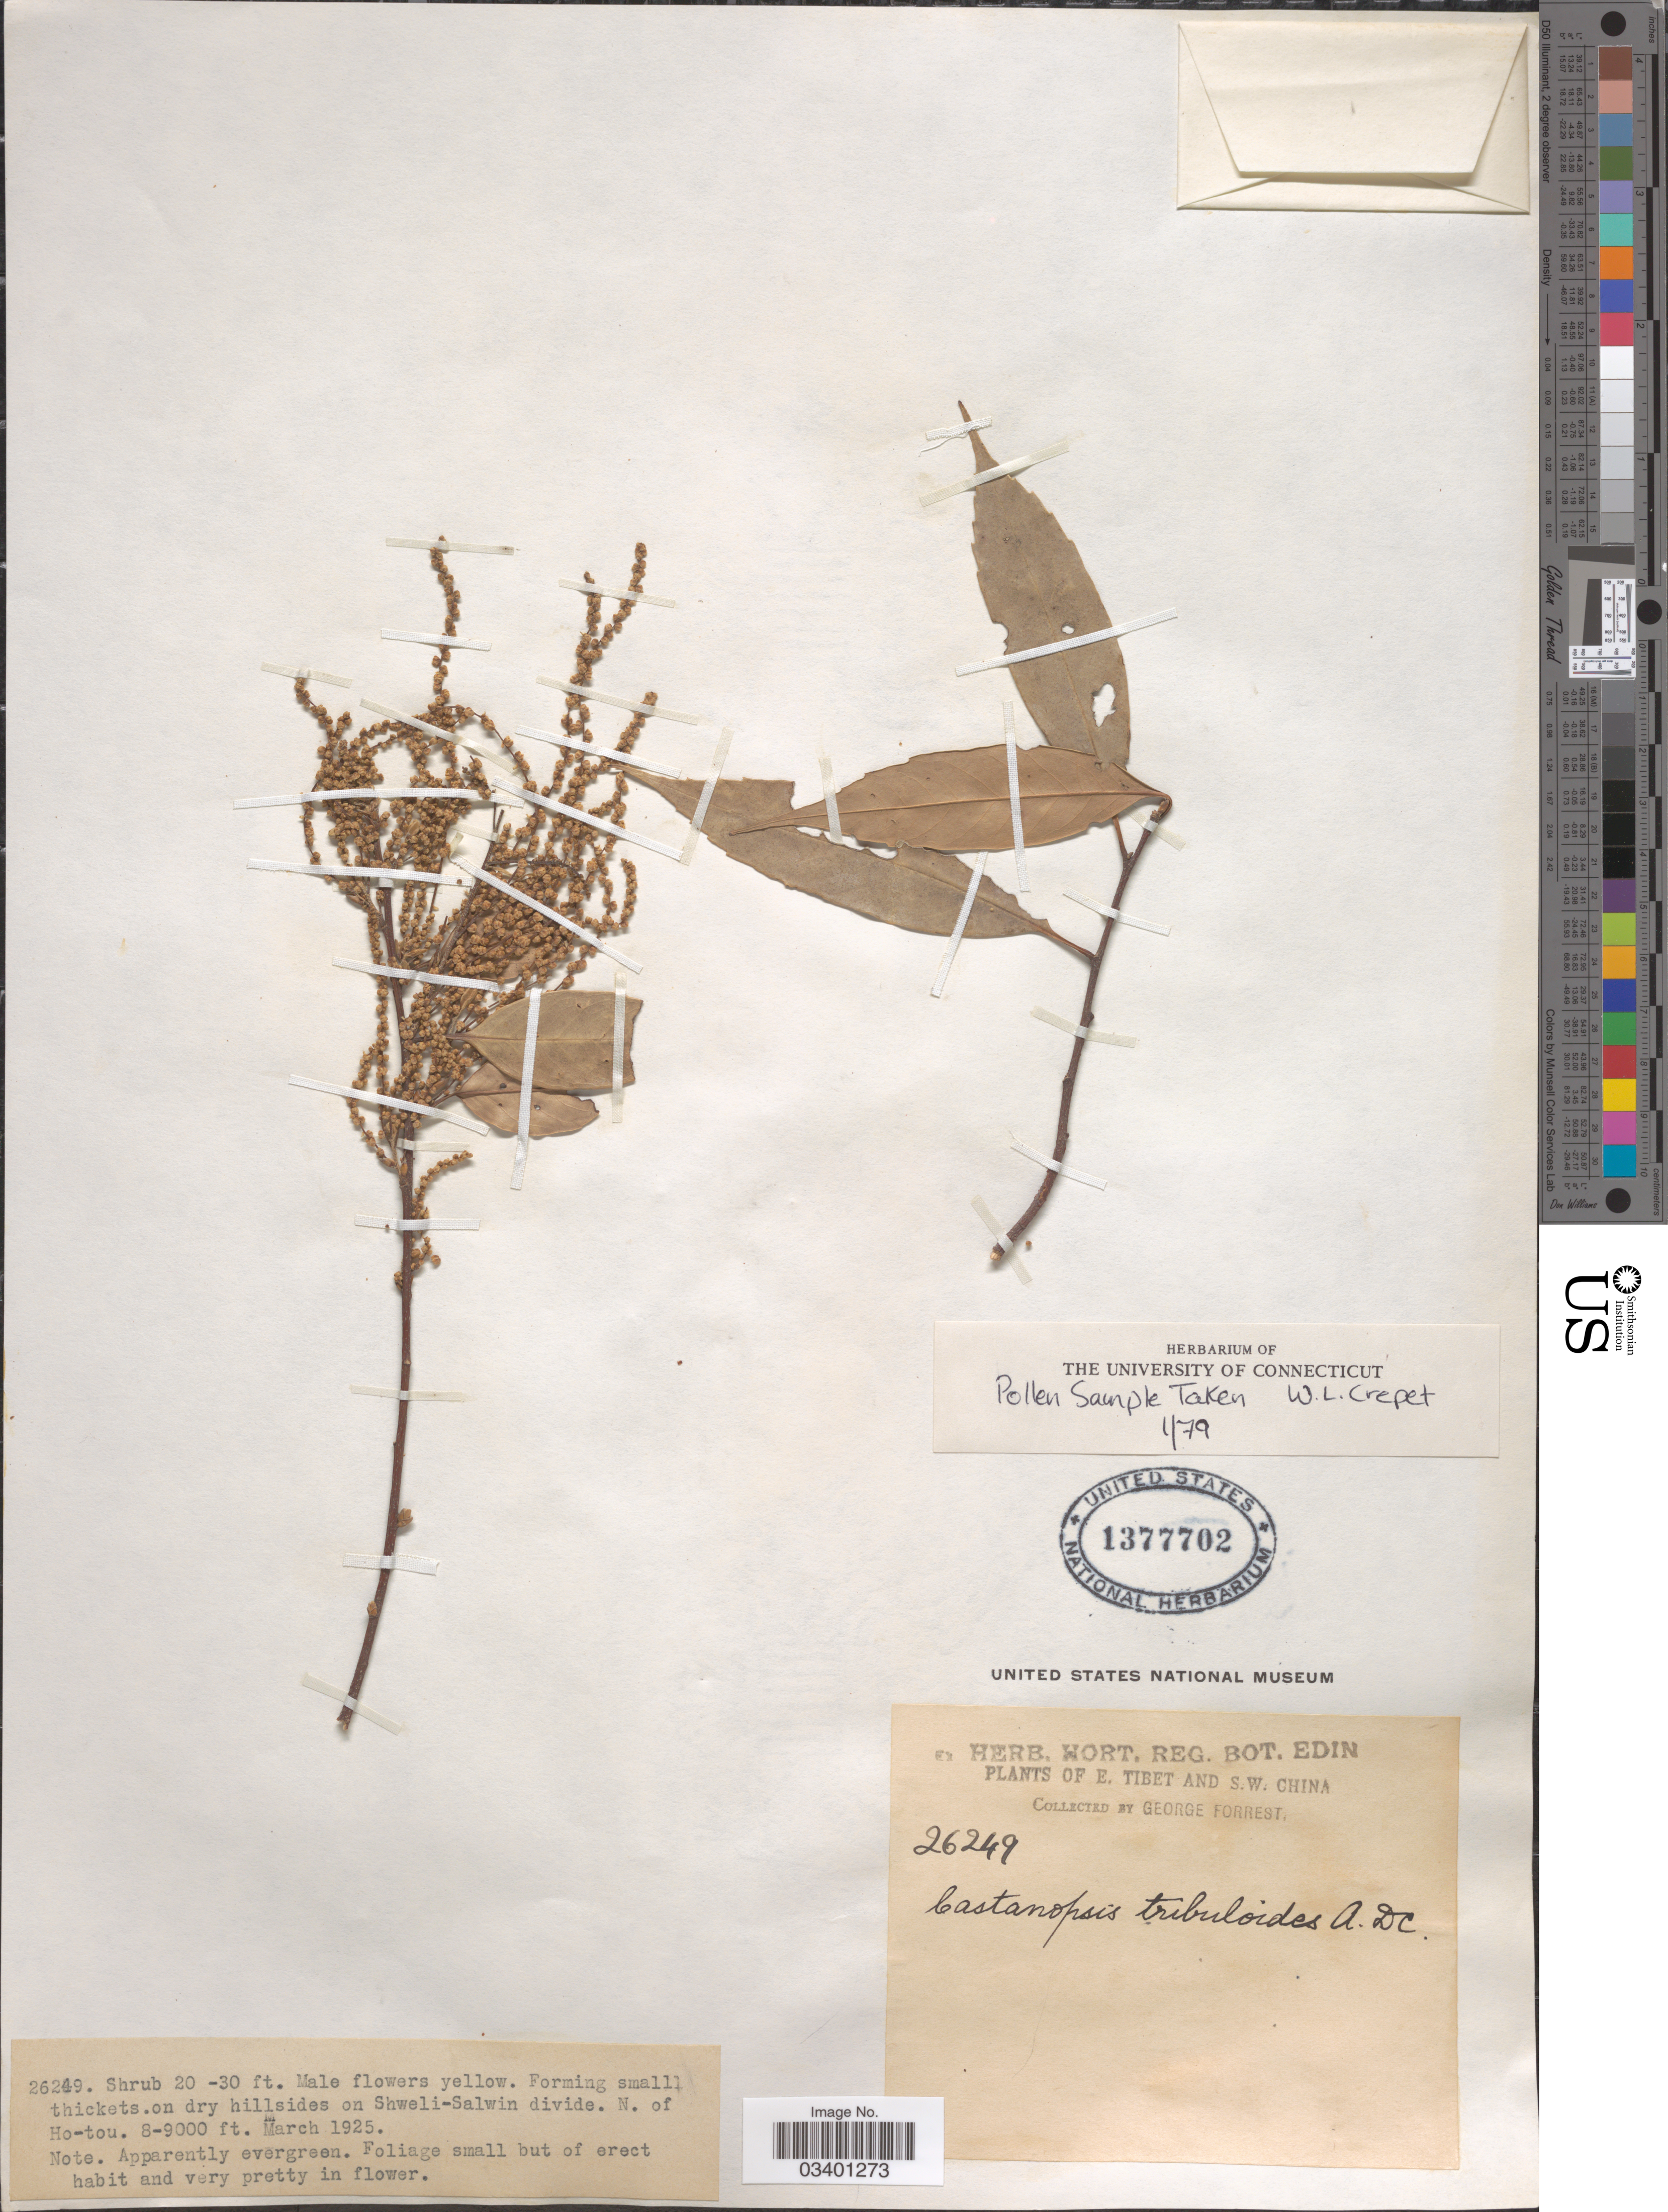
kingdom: Plantae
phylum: Tracheophyta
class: Magnoliopsida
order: Fagales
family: Fagaceae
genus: Castanopsis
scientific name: Castanopsis tribuloides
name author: (Sm.) A. DC.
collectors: G. Forrest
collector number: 26249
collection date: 1925-03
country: China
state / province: Xizang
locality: E. Tibet and S.W. China. On dry hillsides on Shweli-Salwin divide. N. of Ho-tou.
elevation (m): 2438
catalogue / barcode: US 1377702